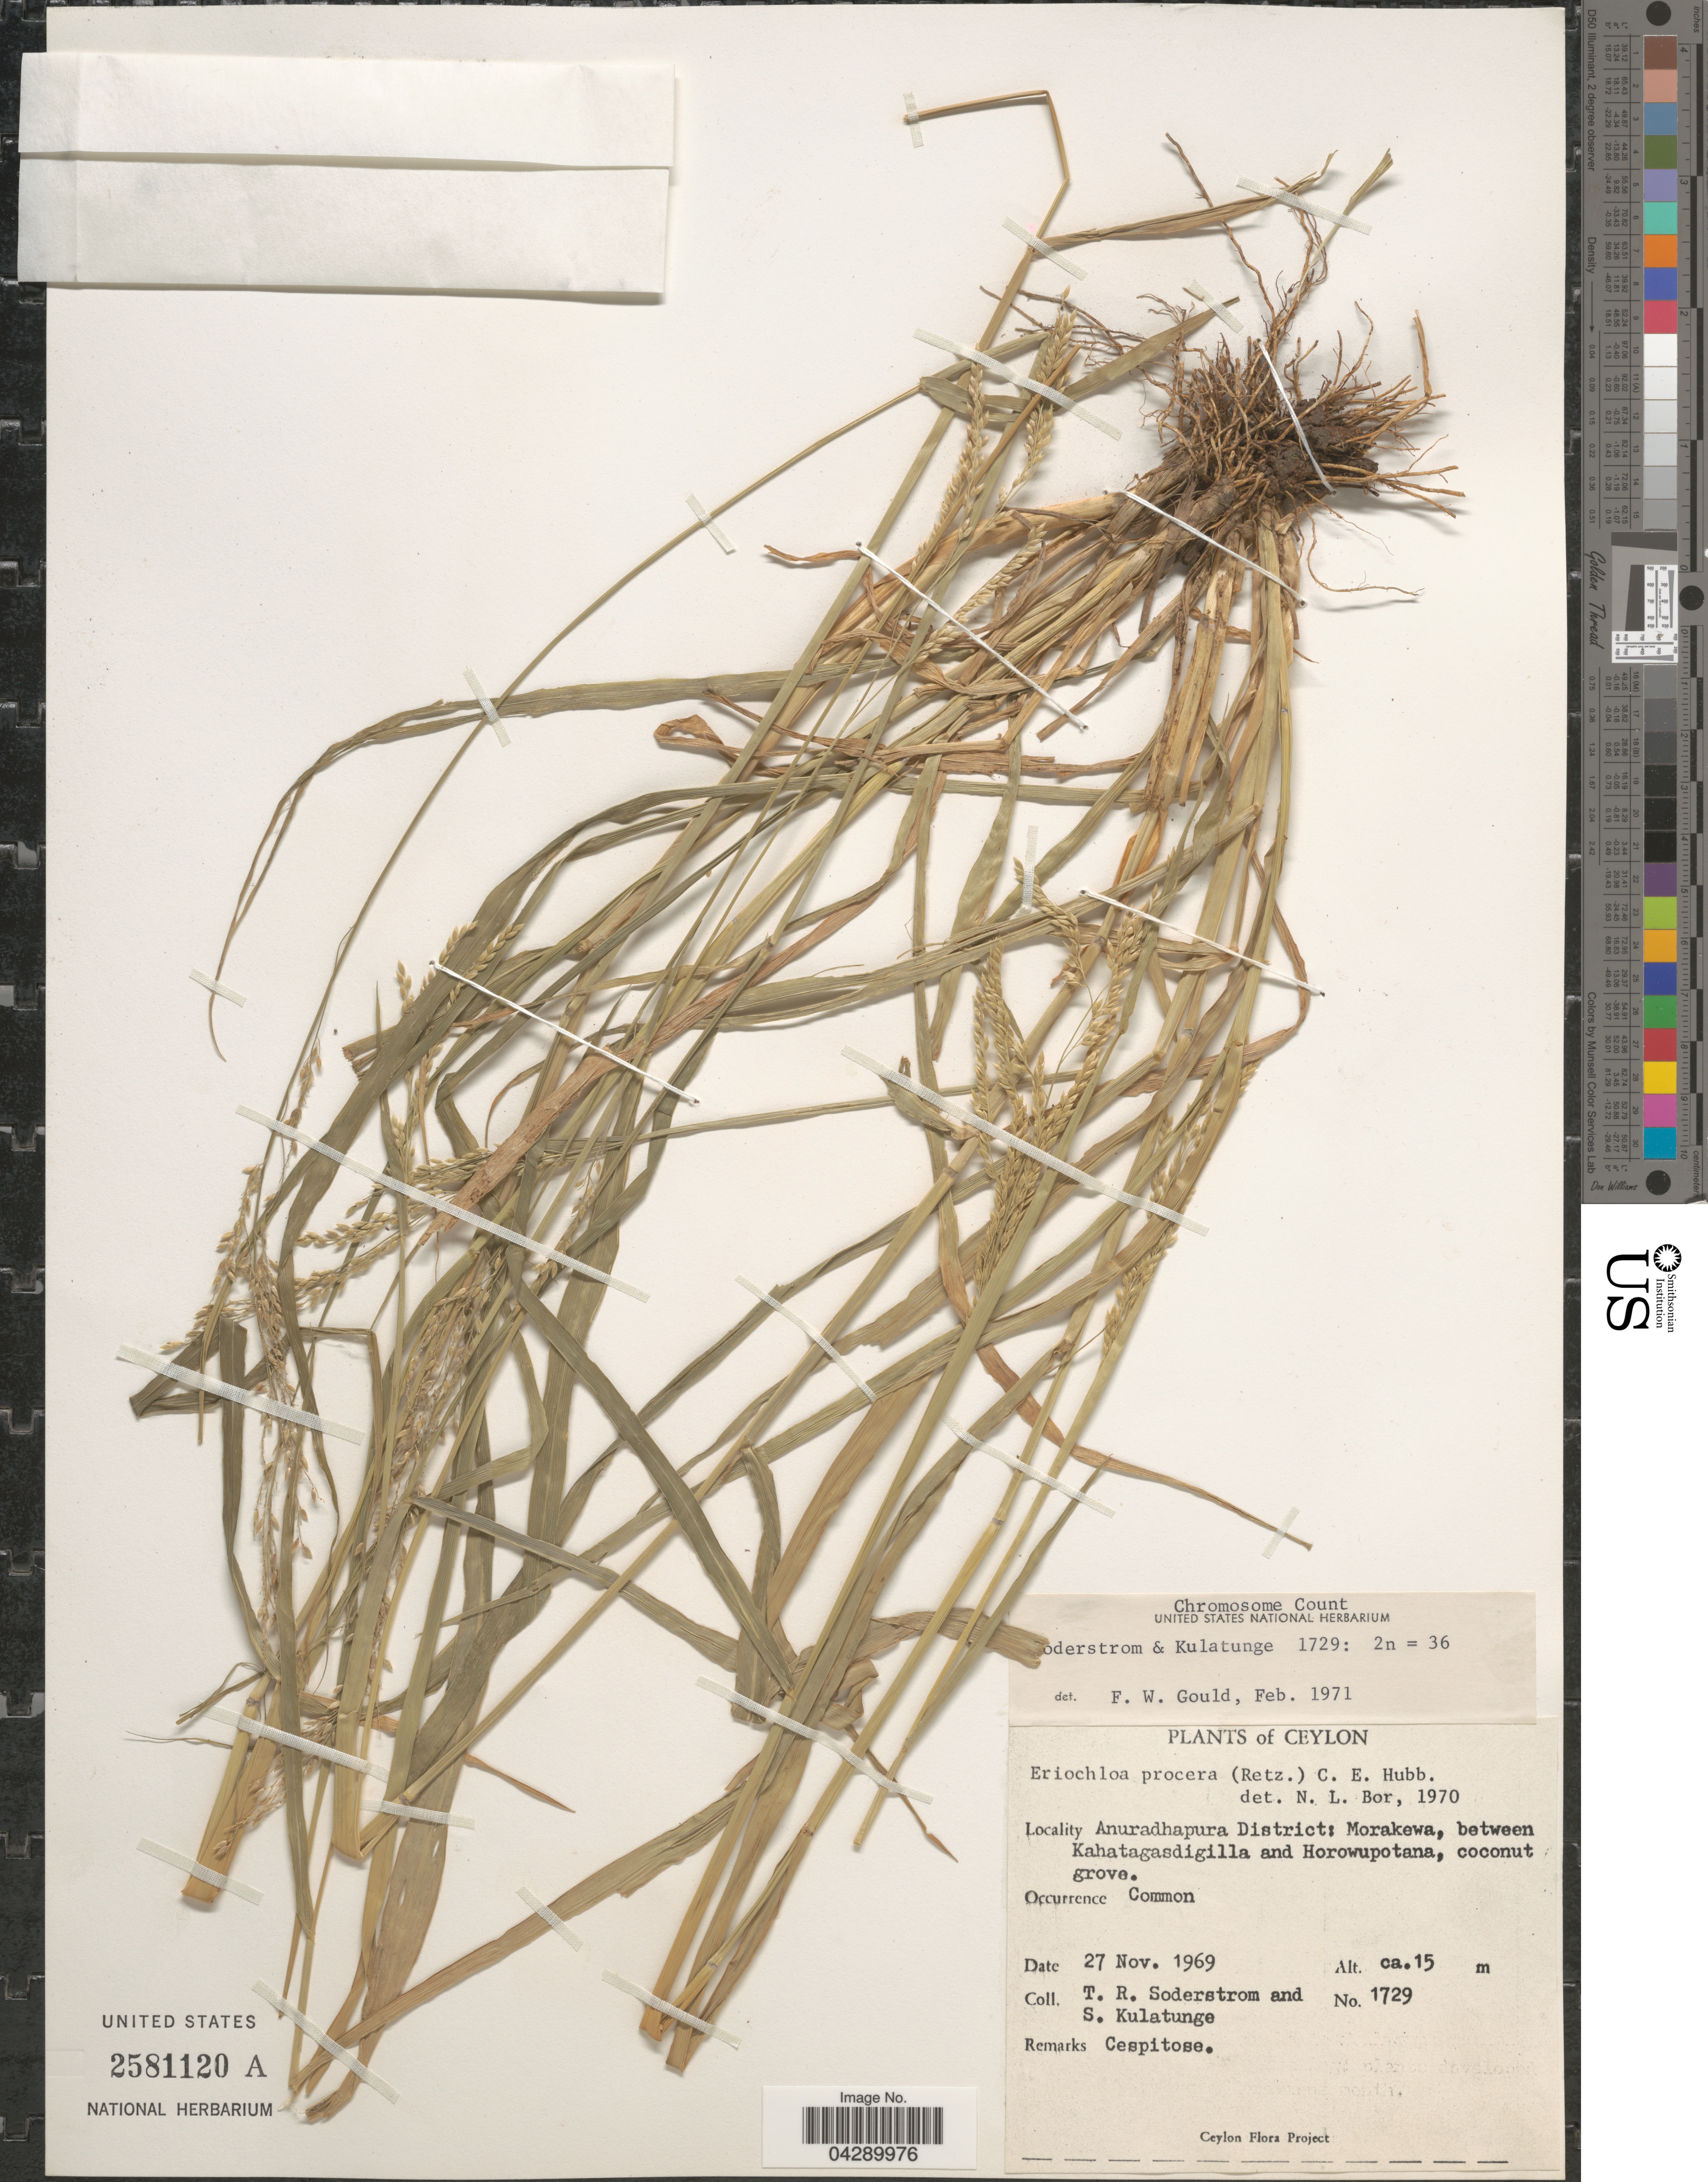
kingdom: Plantae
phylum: Tracheophyta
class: Liliopsida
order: Poales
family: Poaceae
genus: Eriochloa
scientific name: Eriochloa procera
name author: (Retz.) C.E. Hubb.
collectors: T. R. Soderstrom & S. Kulatunge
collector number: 1729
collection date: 1969-11-27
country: Sri Lanka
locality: Ceylon. Anuradhapura District: Morakewa, between Kahatagasdigilla and Horowupotana, coconut grove.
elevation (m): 15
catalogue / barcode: US 2581120A